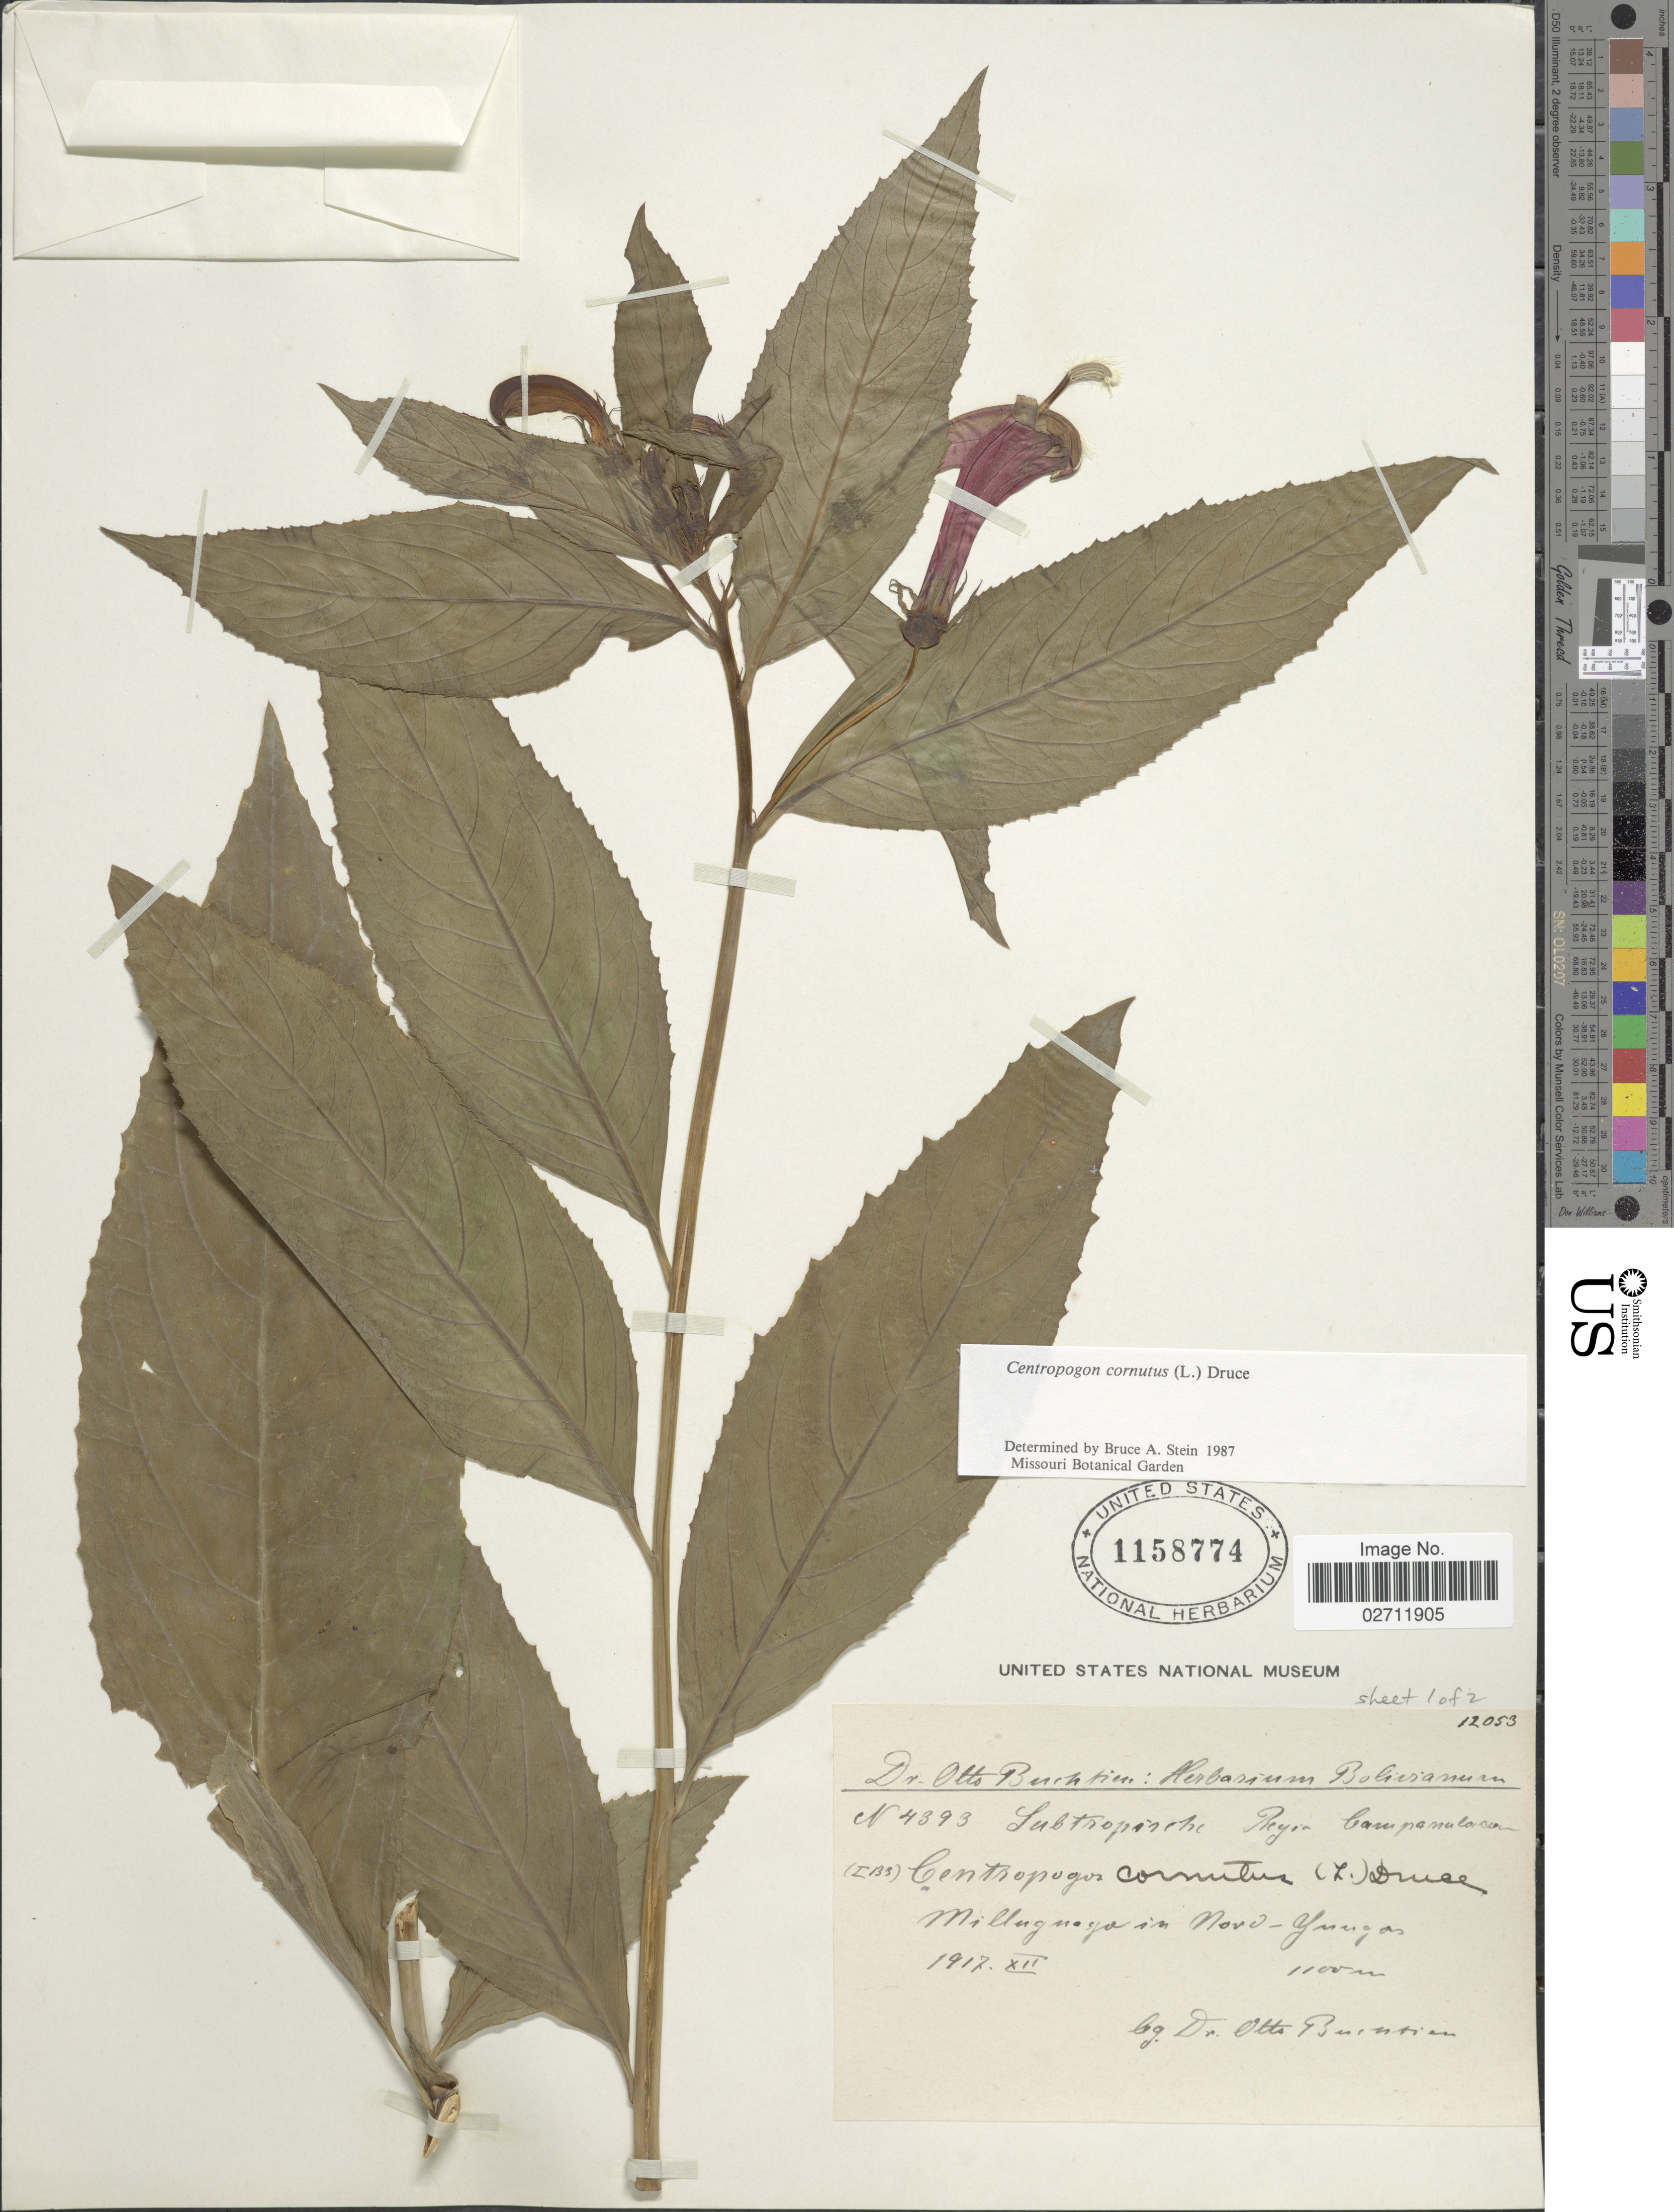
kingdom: Plantae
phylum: Tracheophyta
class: Magnoliopsida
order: Asterales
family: Campanulaceae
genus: Centropogon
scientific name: Centropogon cornutus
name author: (L.) Druce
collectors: O. Buchtien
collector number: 4393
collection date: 1917-12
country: Bolivia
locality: Milluguaya in Nord-Yungas.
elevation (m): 1100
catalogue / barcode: US 1158774